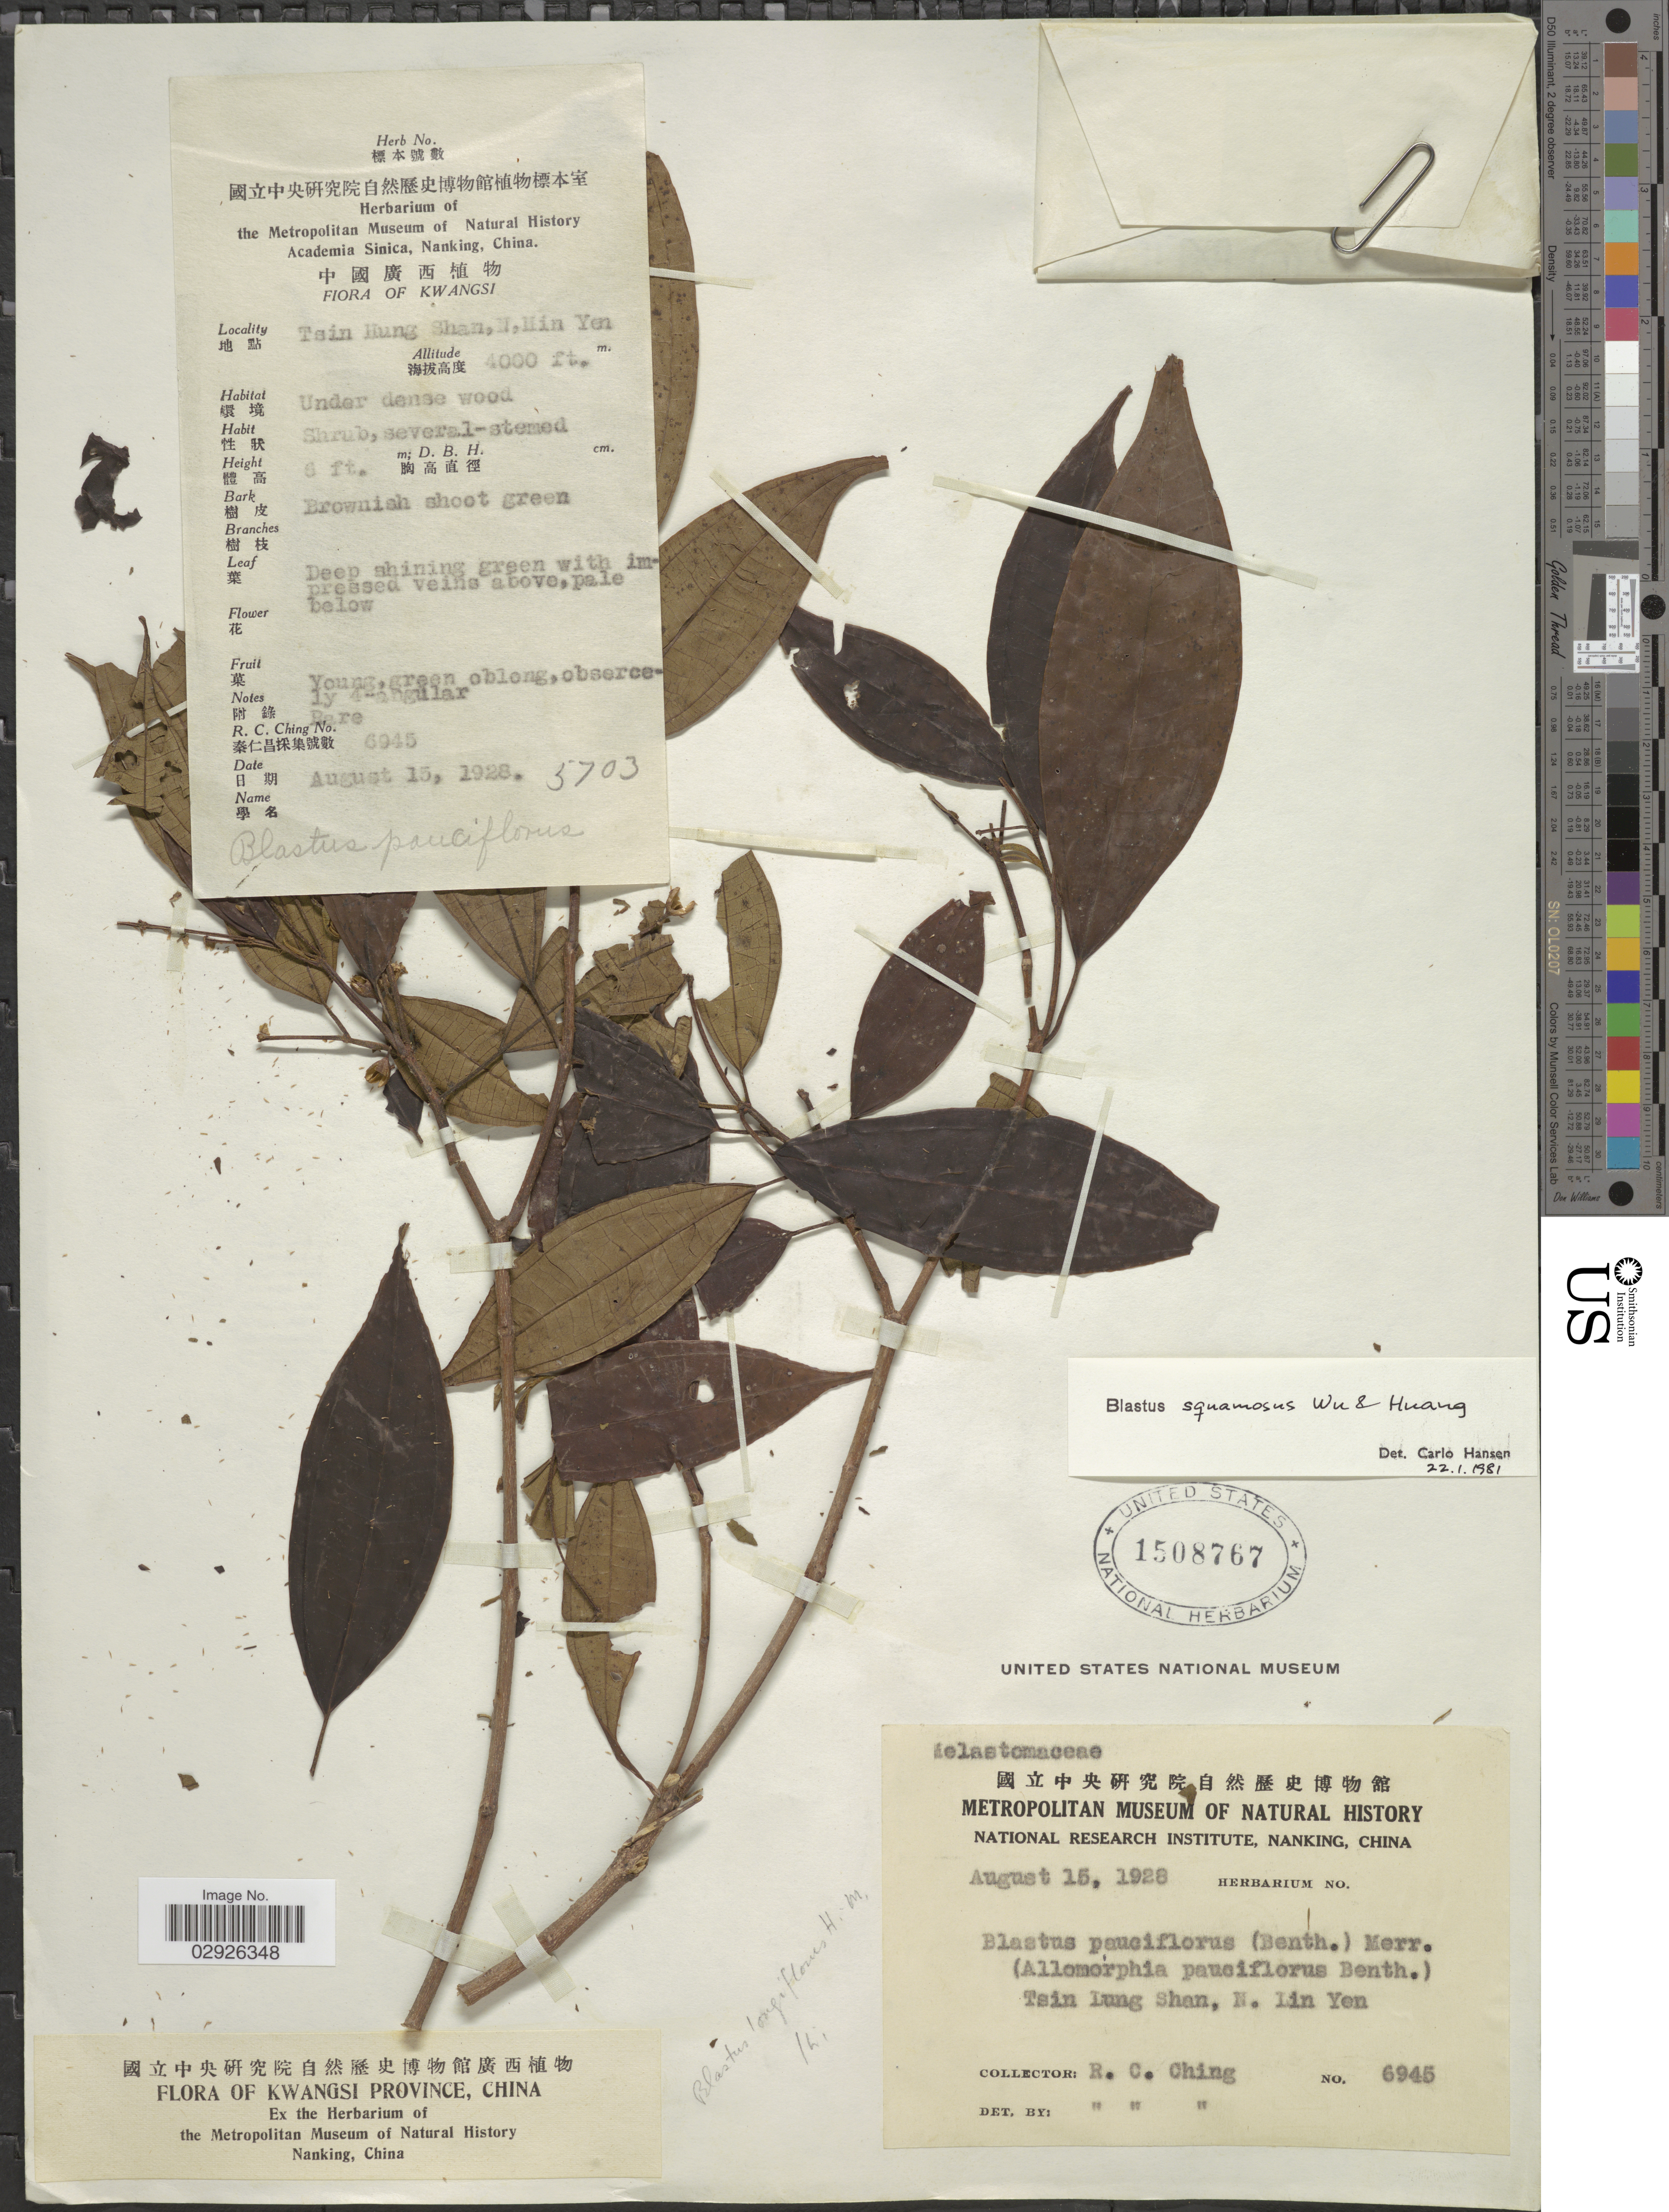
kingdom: Plantae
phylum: Tracheophyta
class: Magnoliopsida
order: Myrtales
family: Melastomataceae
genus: Blastus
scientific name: Blastus pauciflorus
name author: (Benth.) Guillaumin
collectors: R. C. Ching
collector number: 6945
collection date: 1928-08-15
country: China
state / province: Guangxi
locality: Kwangsi Province, Tsin Hung Shan, N, Hin Yen. Tsin Lung Shan, N. Lin Yen.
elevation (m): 1219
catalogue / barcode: US 1508767